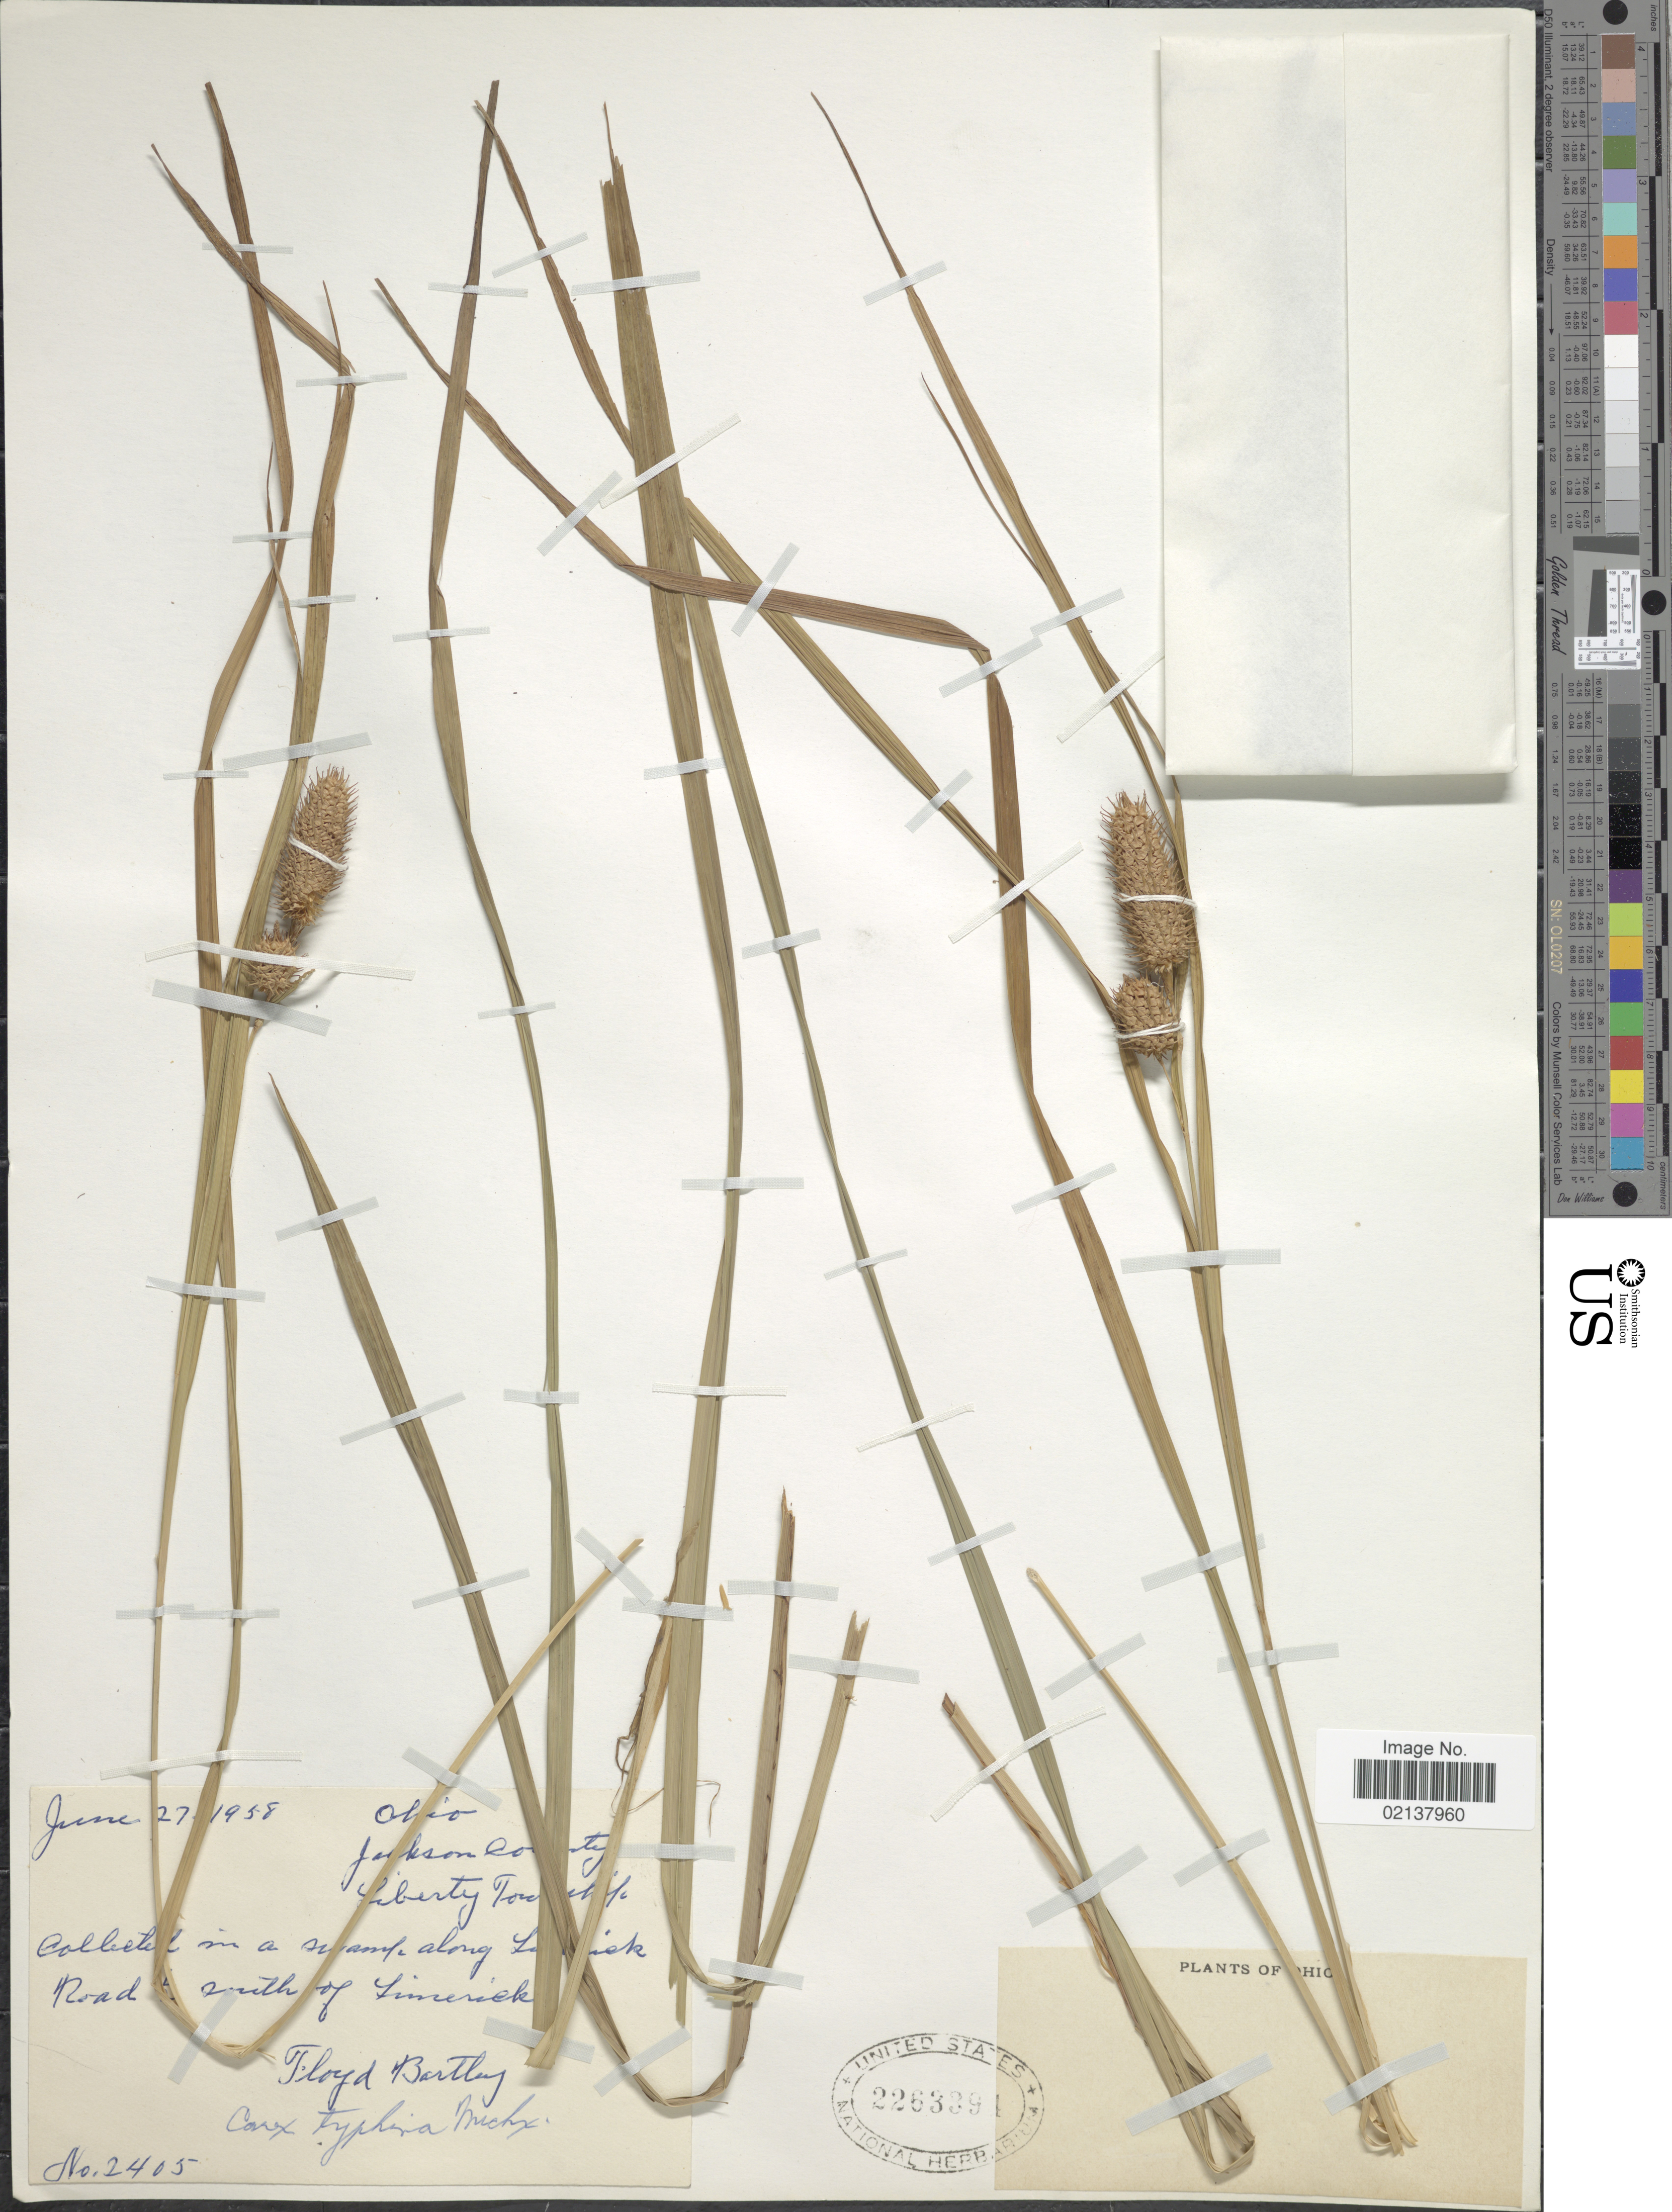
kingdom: Plantae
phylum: Tracheophyta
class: Liliopsida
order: Poales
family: Cyperaceae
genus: Carex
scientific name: Carex typhina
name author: Michx.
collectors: F. Bartley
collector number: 2405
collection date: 1958-06-27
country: United States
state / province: Ohio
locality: Ohio, Jackson County, Liberty Township, Road south of Simerick.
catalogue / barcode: US 2263391